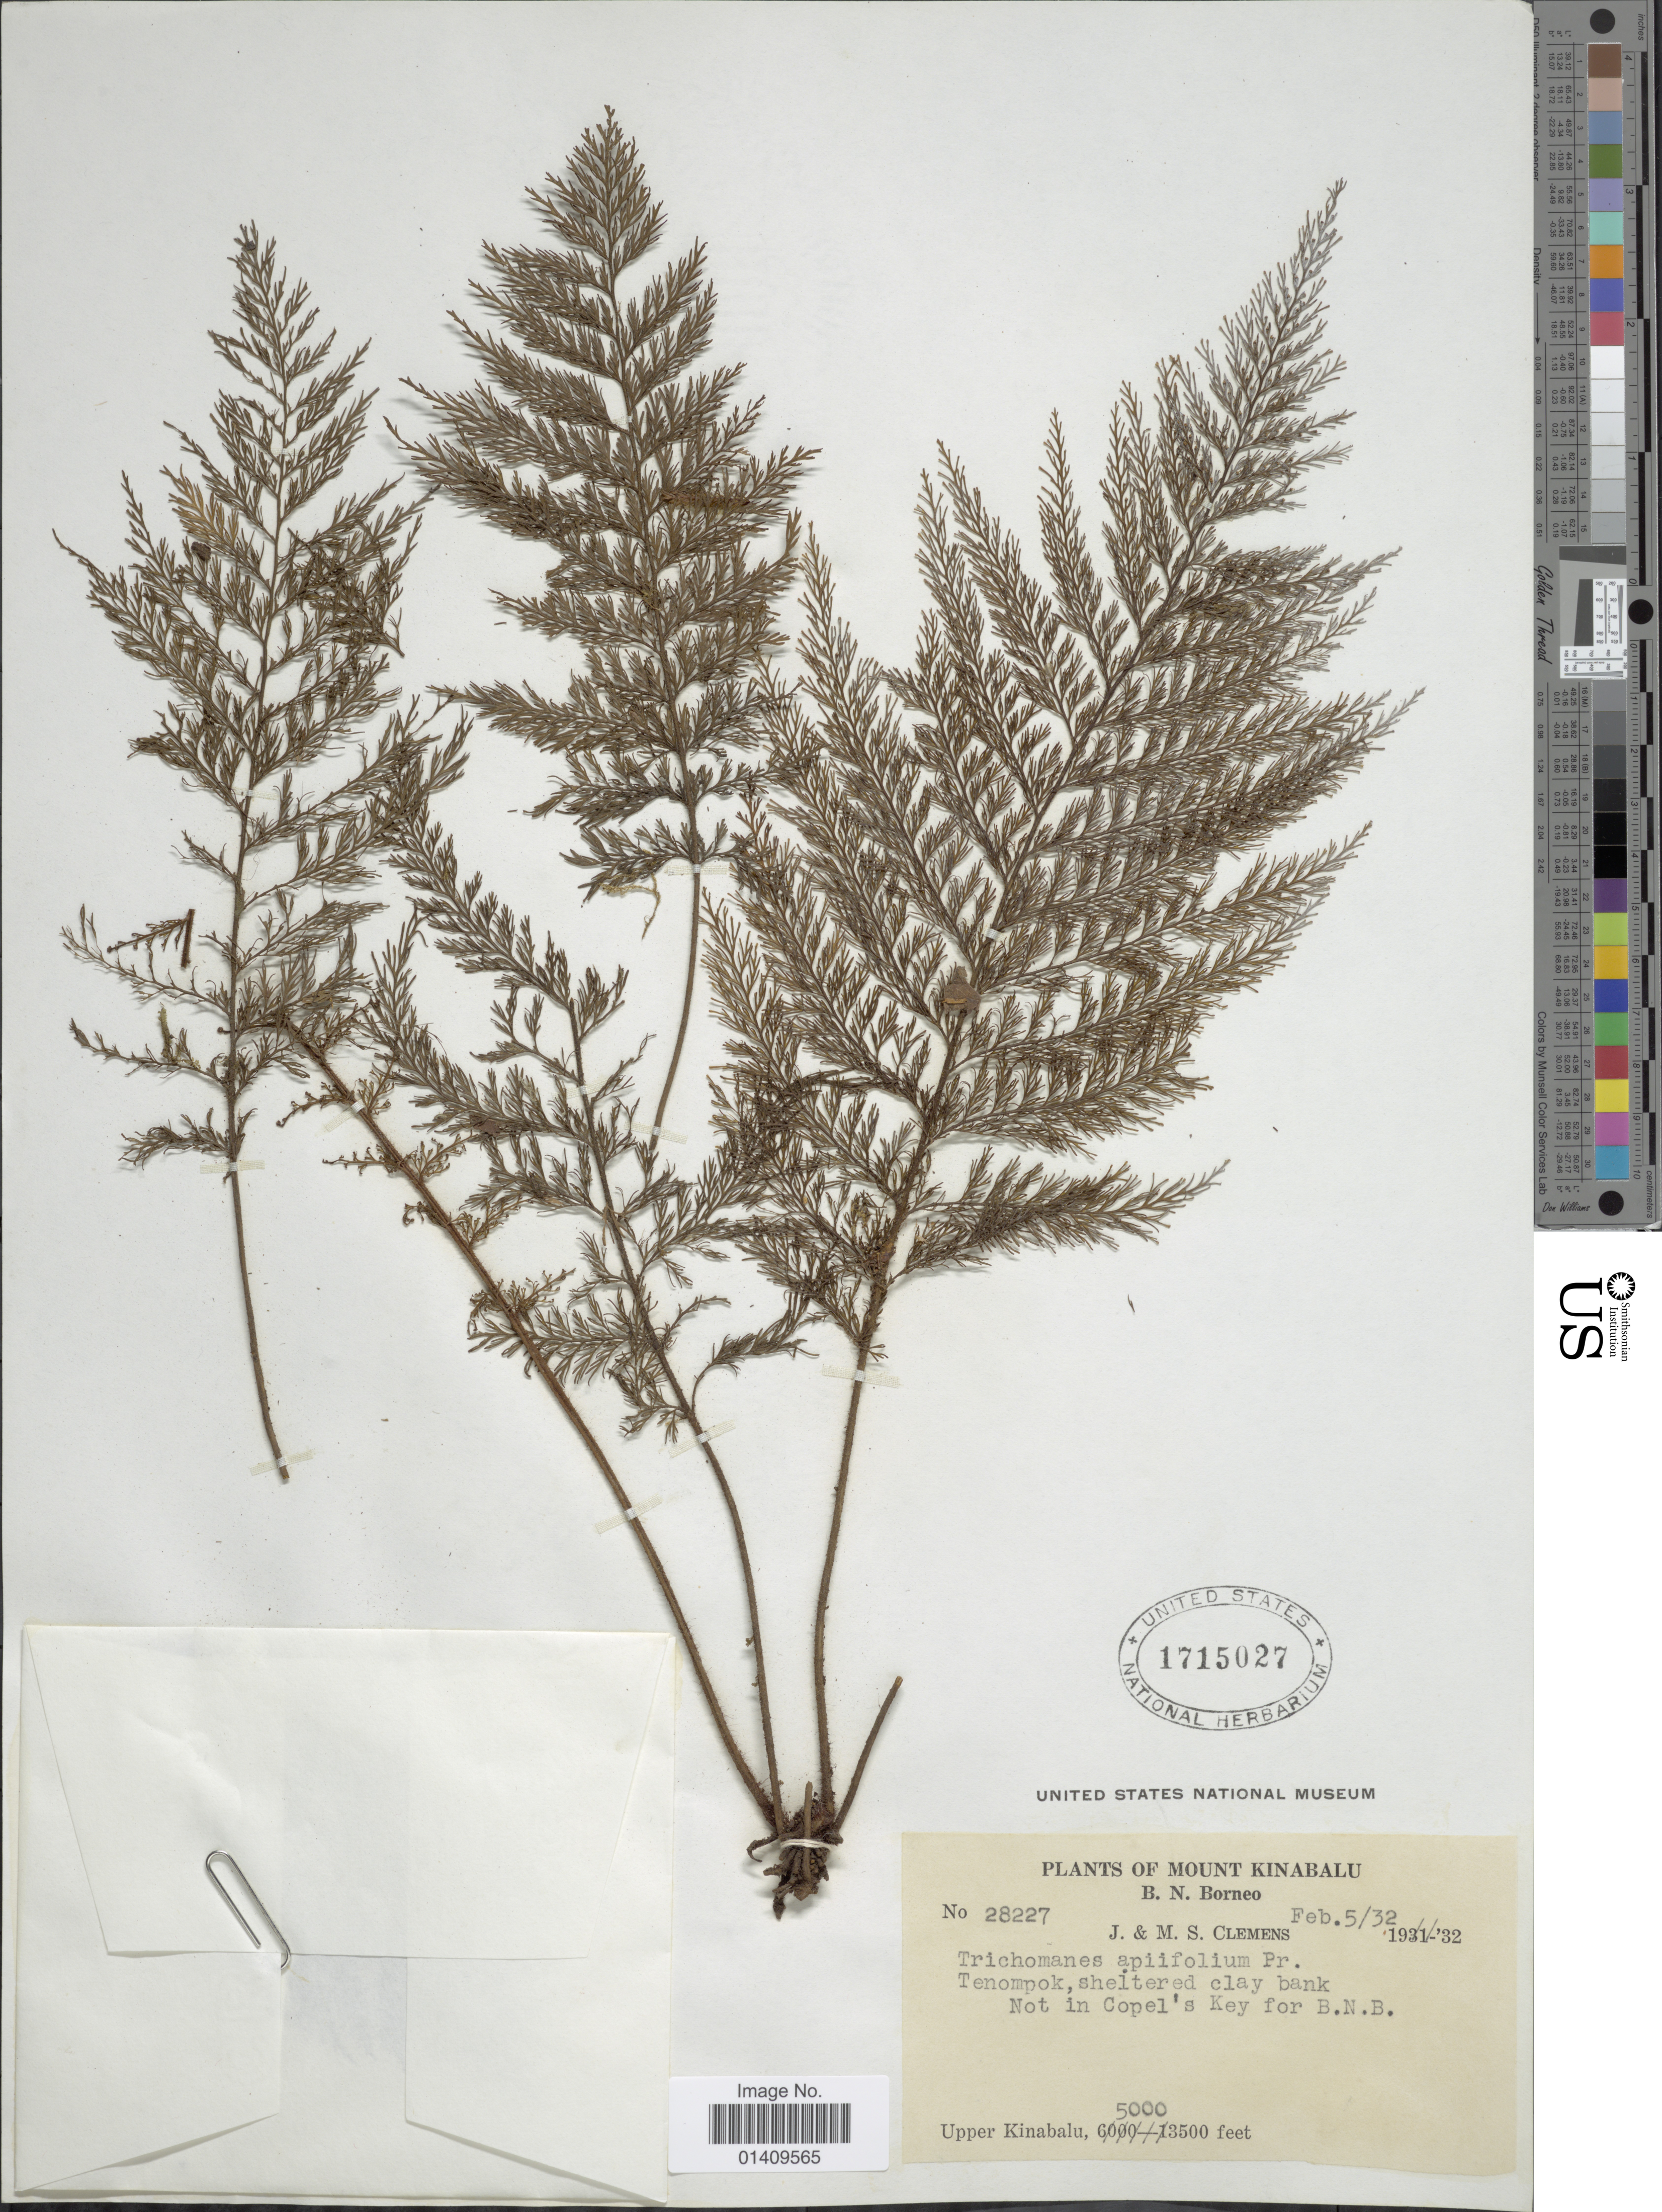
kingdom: Plantae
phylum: Tracheophyta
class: Polypodiopsida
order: Hymenophyllales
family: Hymenophyllaceae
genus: Callistopteris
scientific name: Callistopteris apiifolia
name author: (C. Presl) Copel.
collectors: J. Clemens & M. S. Clemens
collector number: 28227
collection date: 1932-02-05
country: Malaysia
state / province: Sabah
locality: Mount Kinabalu B.N. Borneo tenompok sheltered clay bank upper Kinabalu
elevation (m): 1067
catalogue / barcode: US 1715027